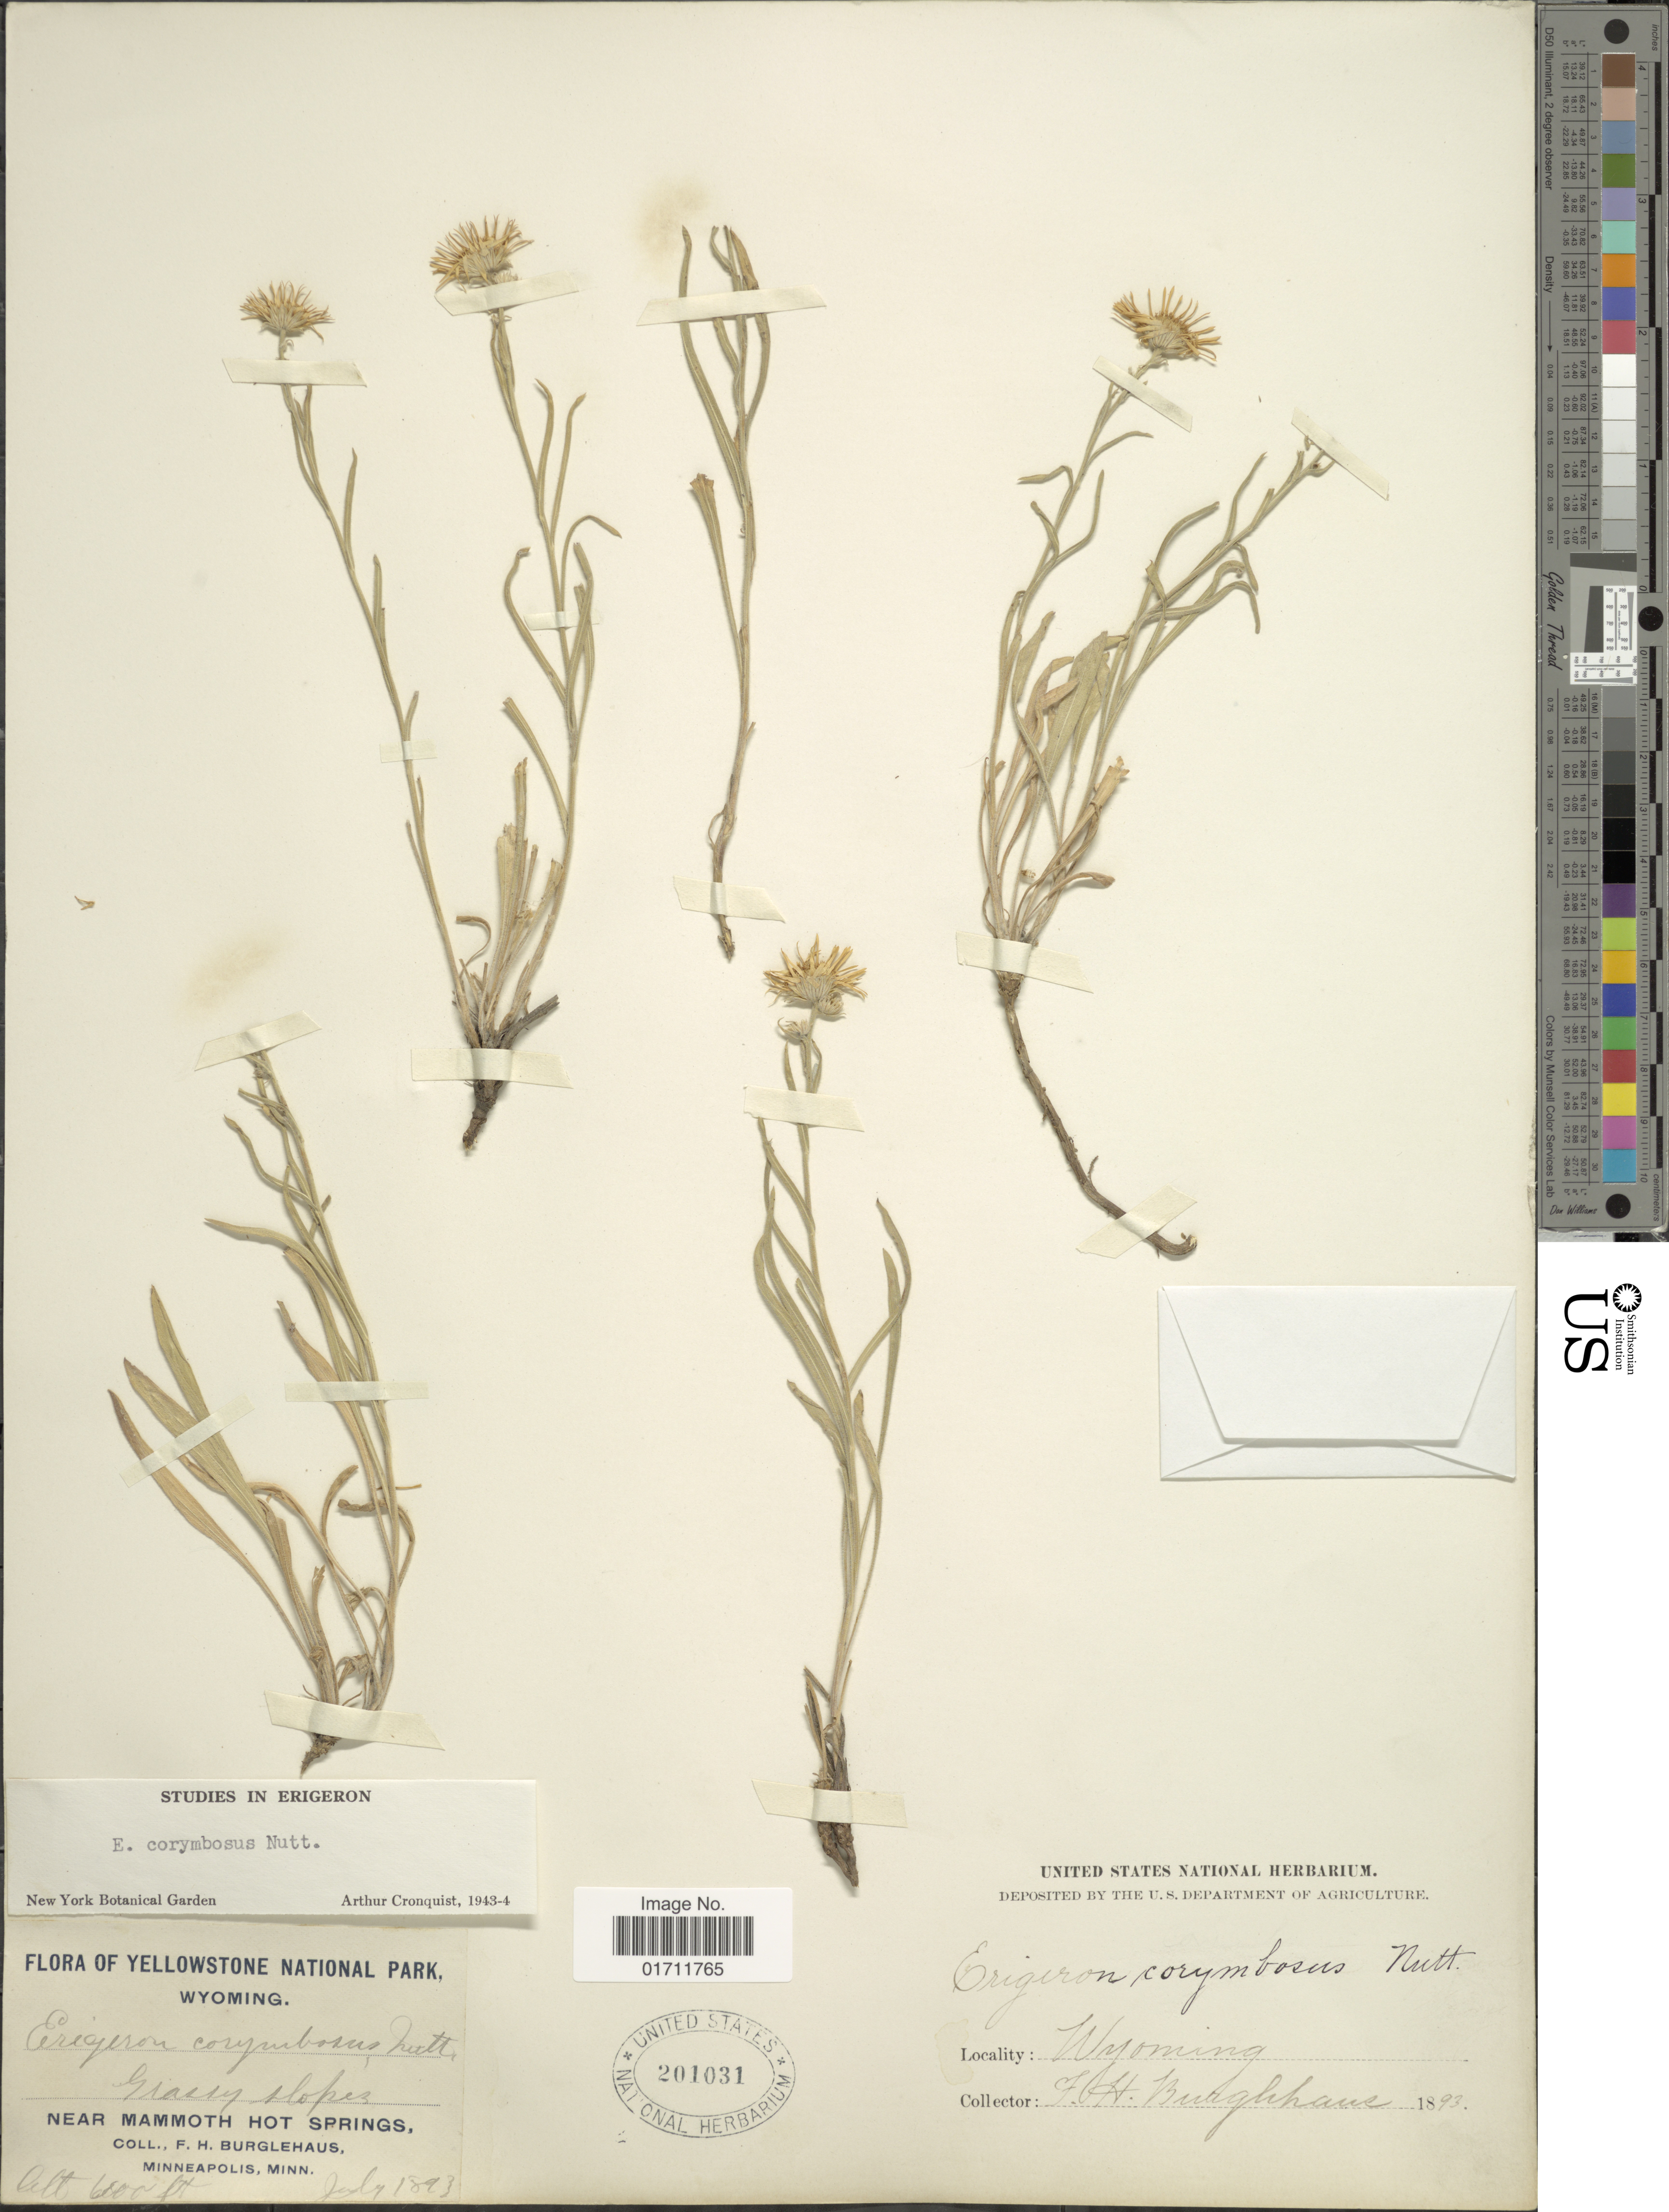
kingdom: Plantae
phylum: Tracheophyta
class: Magnoliopsida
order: Asterales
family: Asteraceae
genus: Erigeron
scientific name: Erigeron corymbosus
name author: Nutt.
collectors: F. Burglehaus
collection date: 1893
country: United States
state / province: Wyoming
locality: Yellowstone National Park, Grassy slopes, Near Mammoth Hot Springs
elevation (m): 1829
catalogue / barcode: US 201031